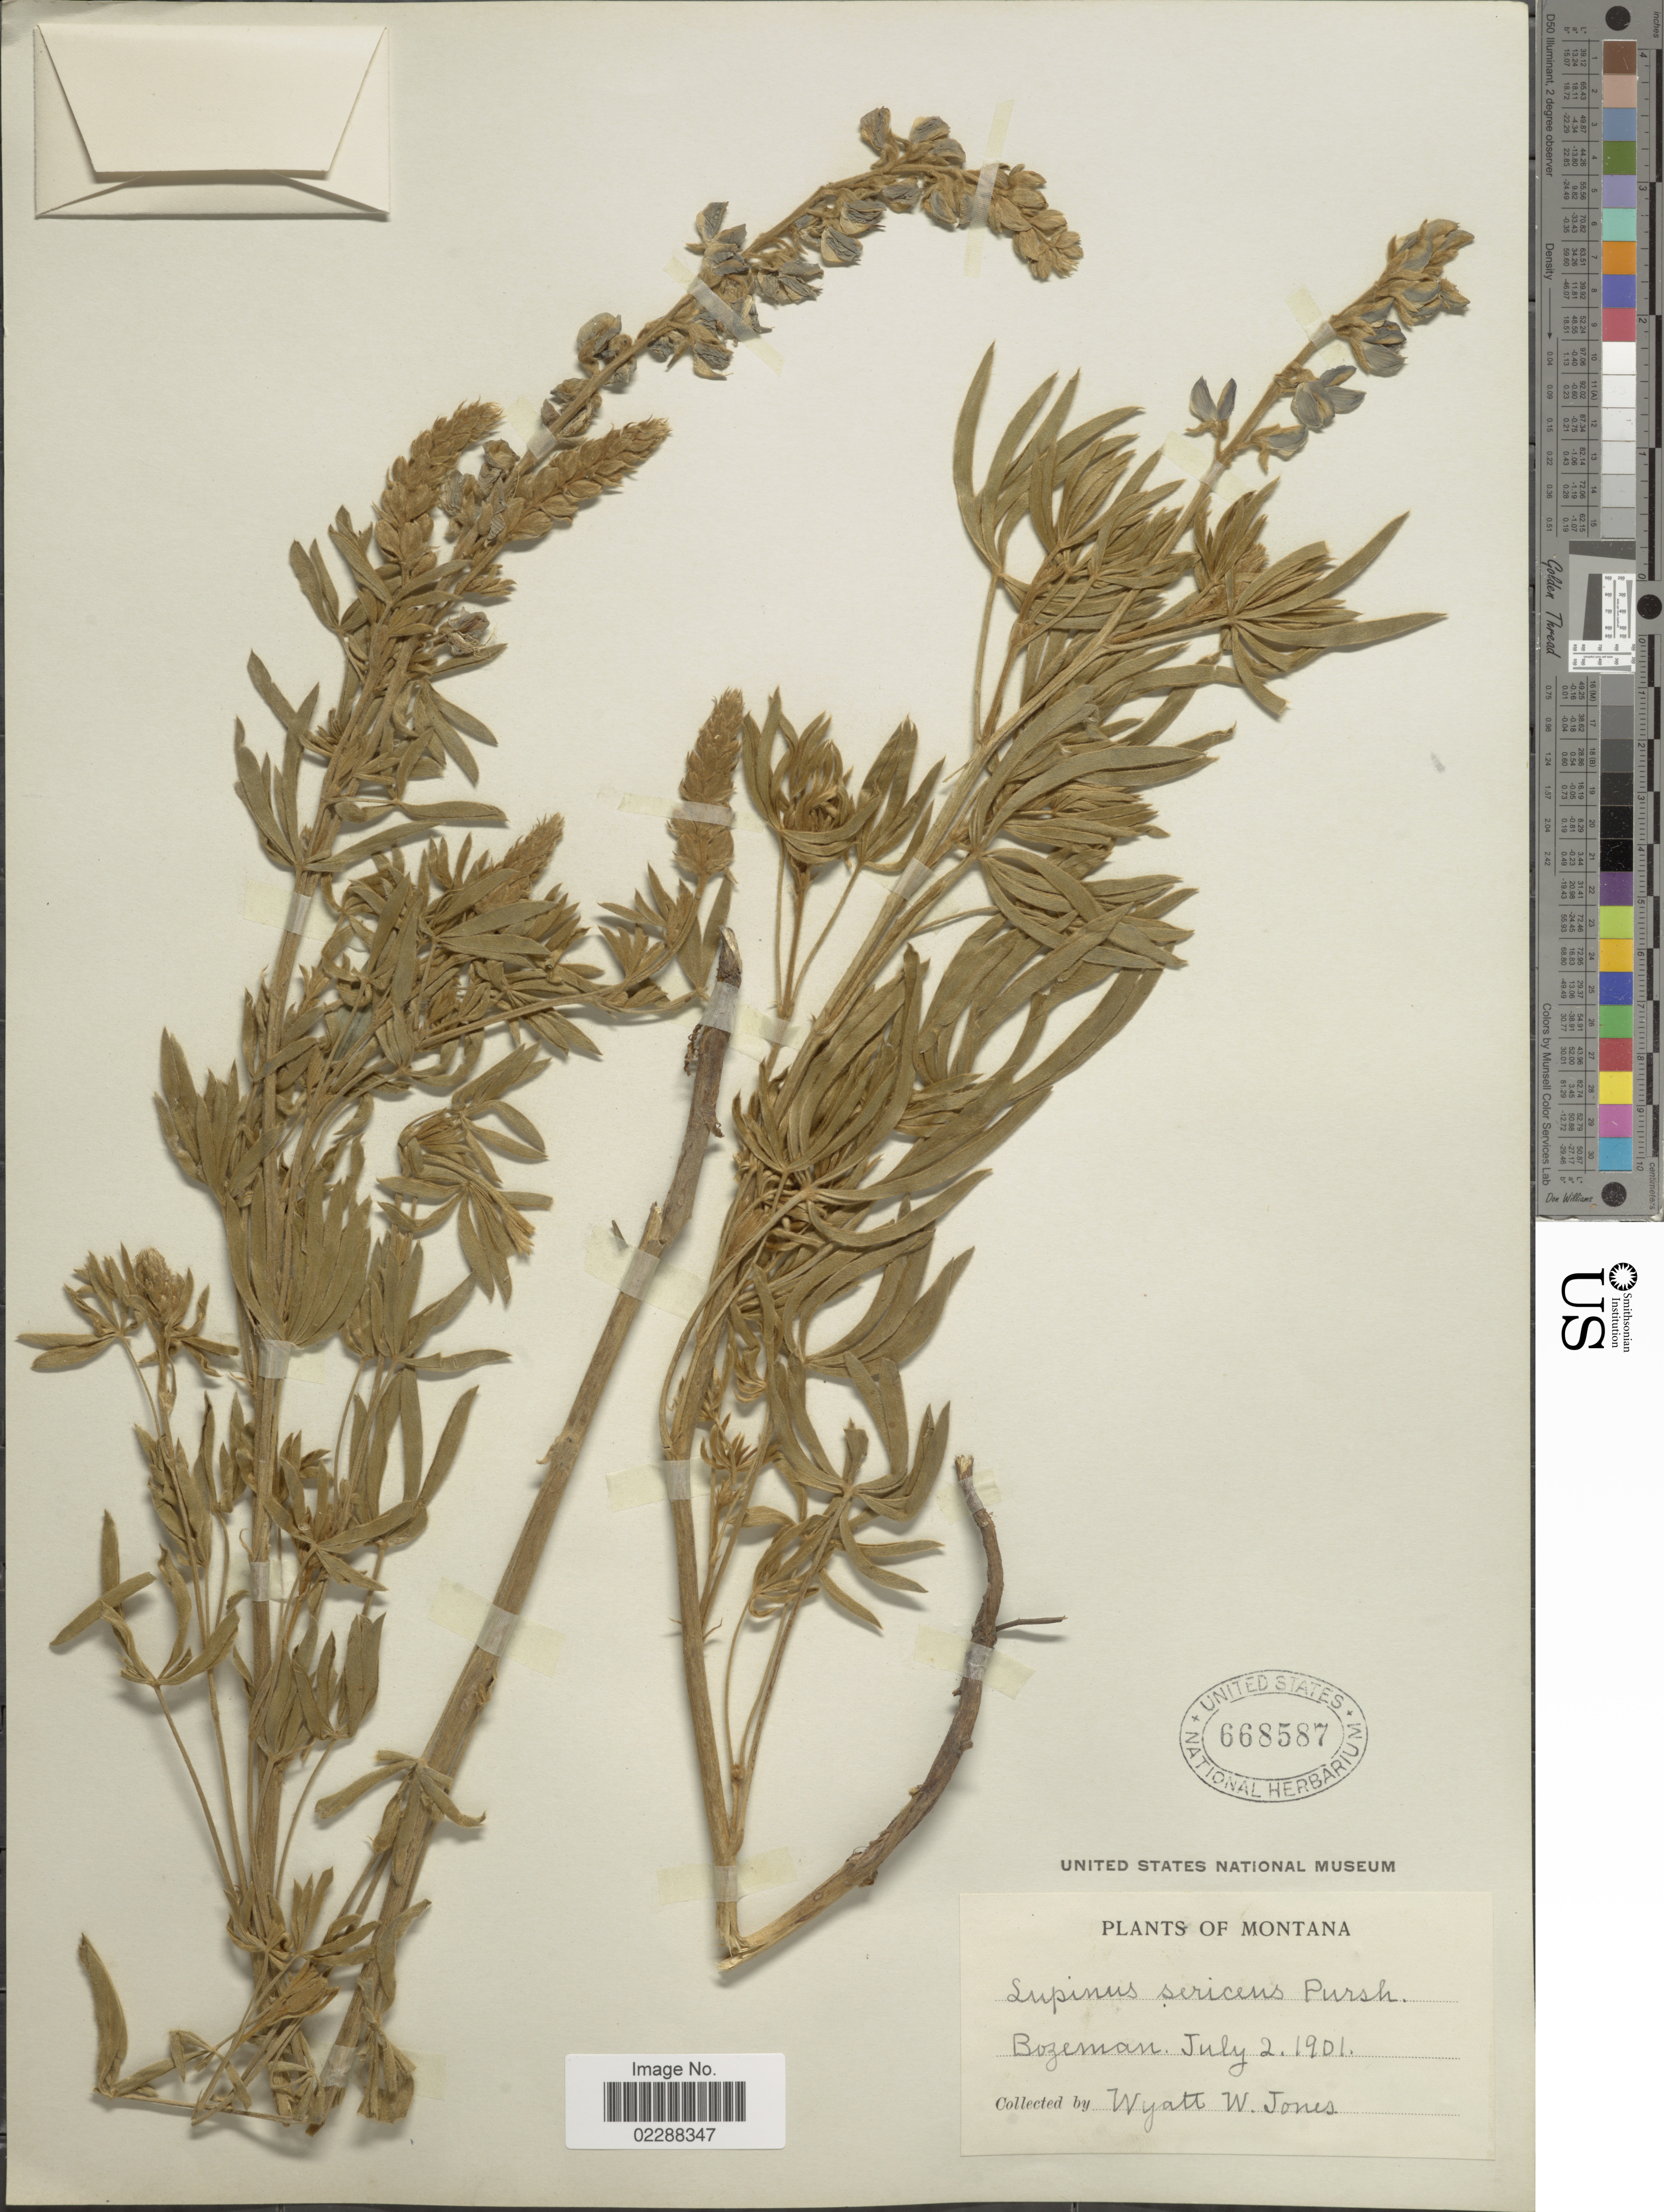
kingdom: Plantae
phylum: Tracheophyta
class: Magnoliopsida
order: Fabales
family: Fabaceae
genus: Lupinus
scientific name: Lupinus sp.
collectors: W. W. Jones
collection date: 1901-07-02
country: United States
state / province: Montana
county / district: Gallatin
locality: Bozeman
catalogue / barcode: US 668587